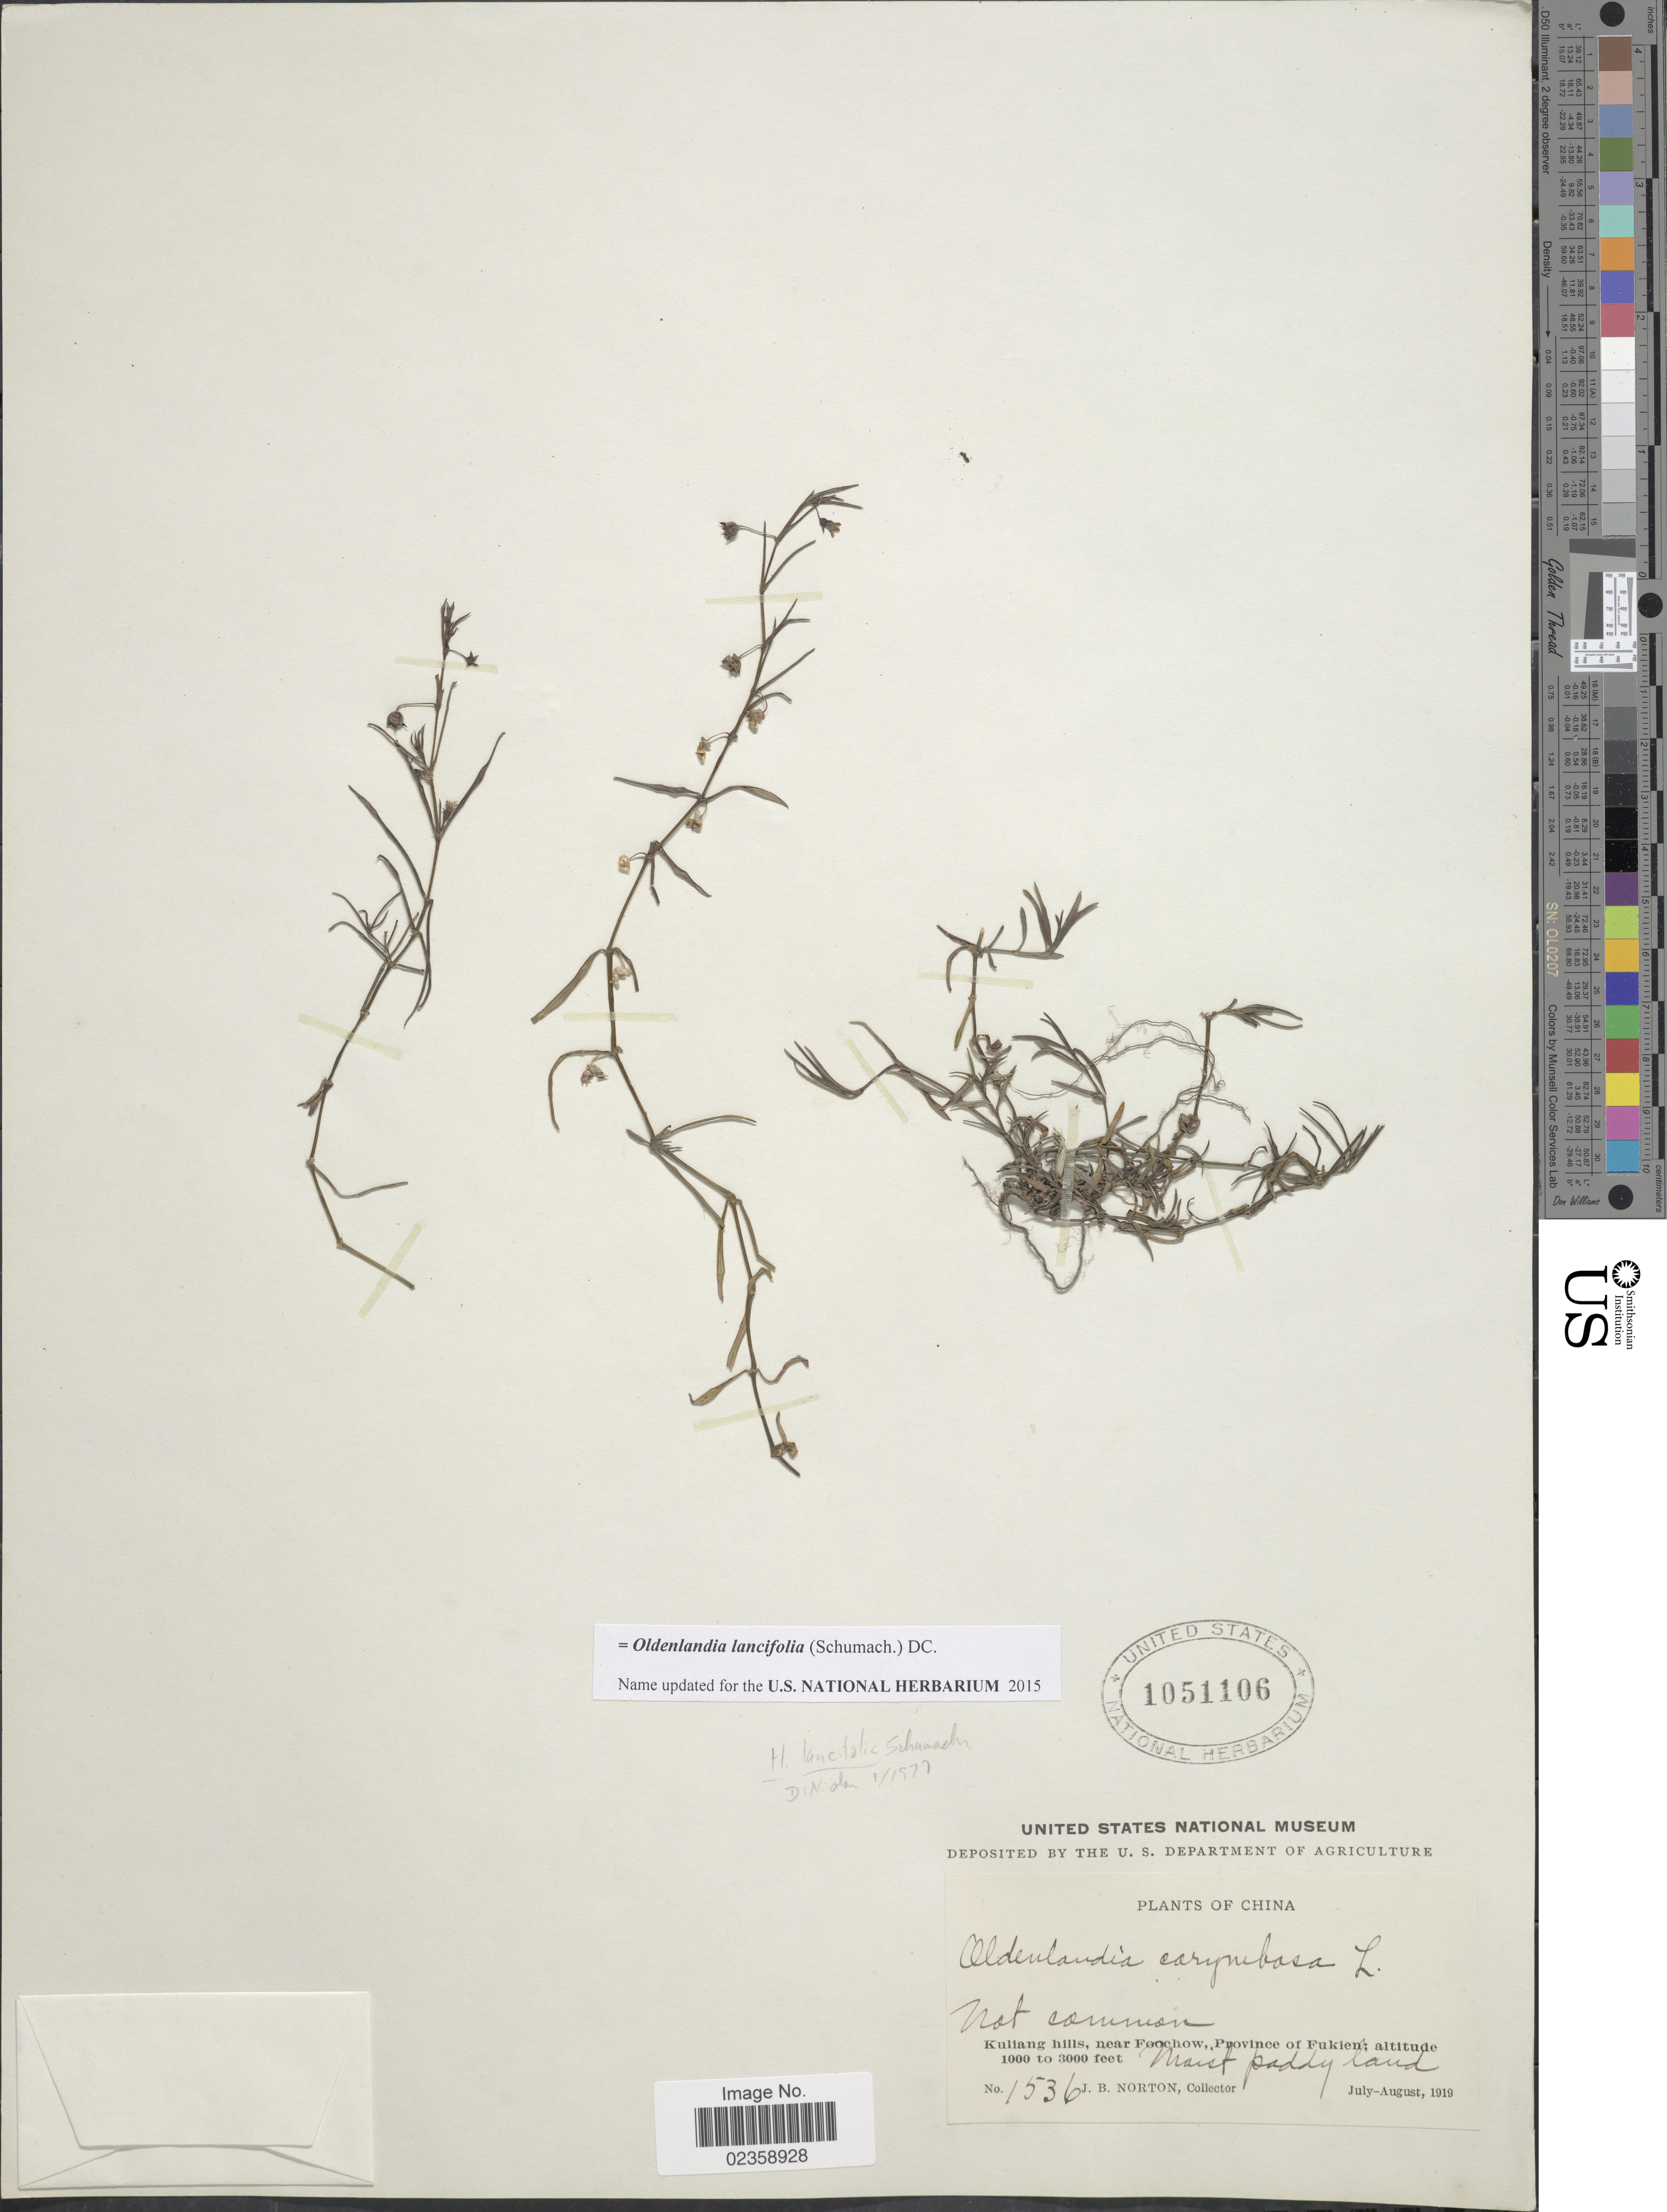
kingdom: Plantae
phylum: Tracheophyta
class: Magnoliopsida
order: Gentianales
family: Rubiaceae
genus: Oldenlandia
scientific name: Oldenlandia lancifolia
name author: (Schumach.) DC.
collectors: J. B. Norton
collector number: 1536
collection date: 1919-07/1919-08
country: China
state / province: Fujian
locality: Kuliang hills, near Foochow, Province of Fukien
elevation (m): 305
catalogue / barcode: US 1051106